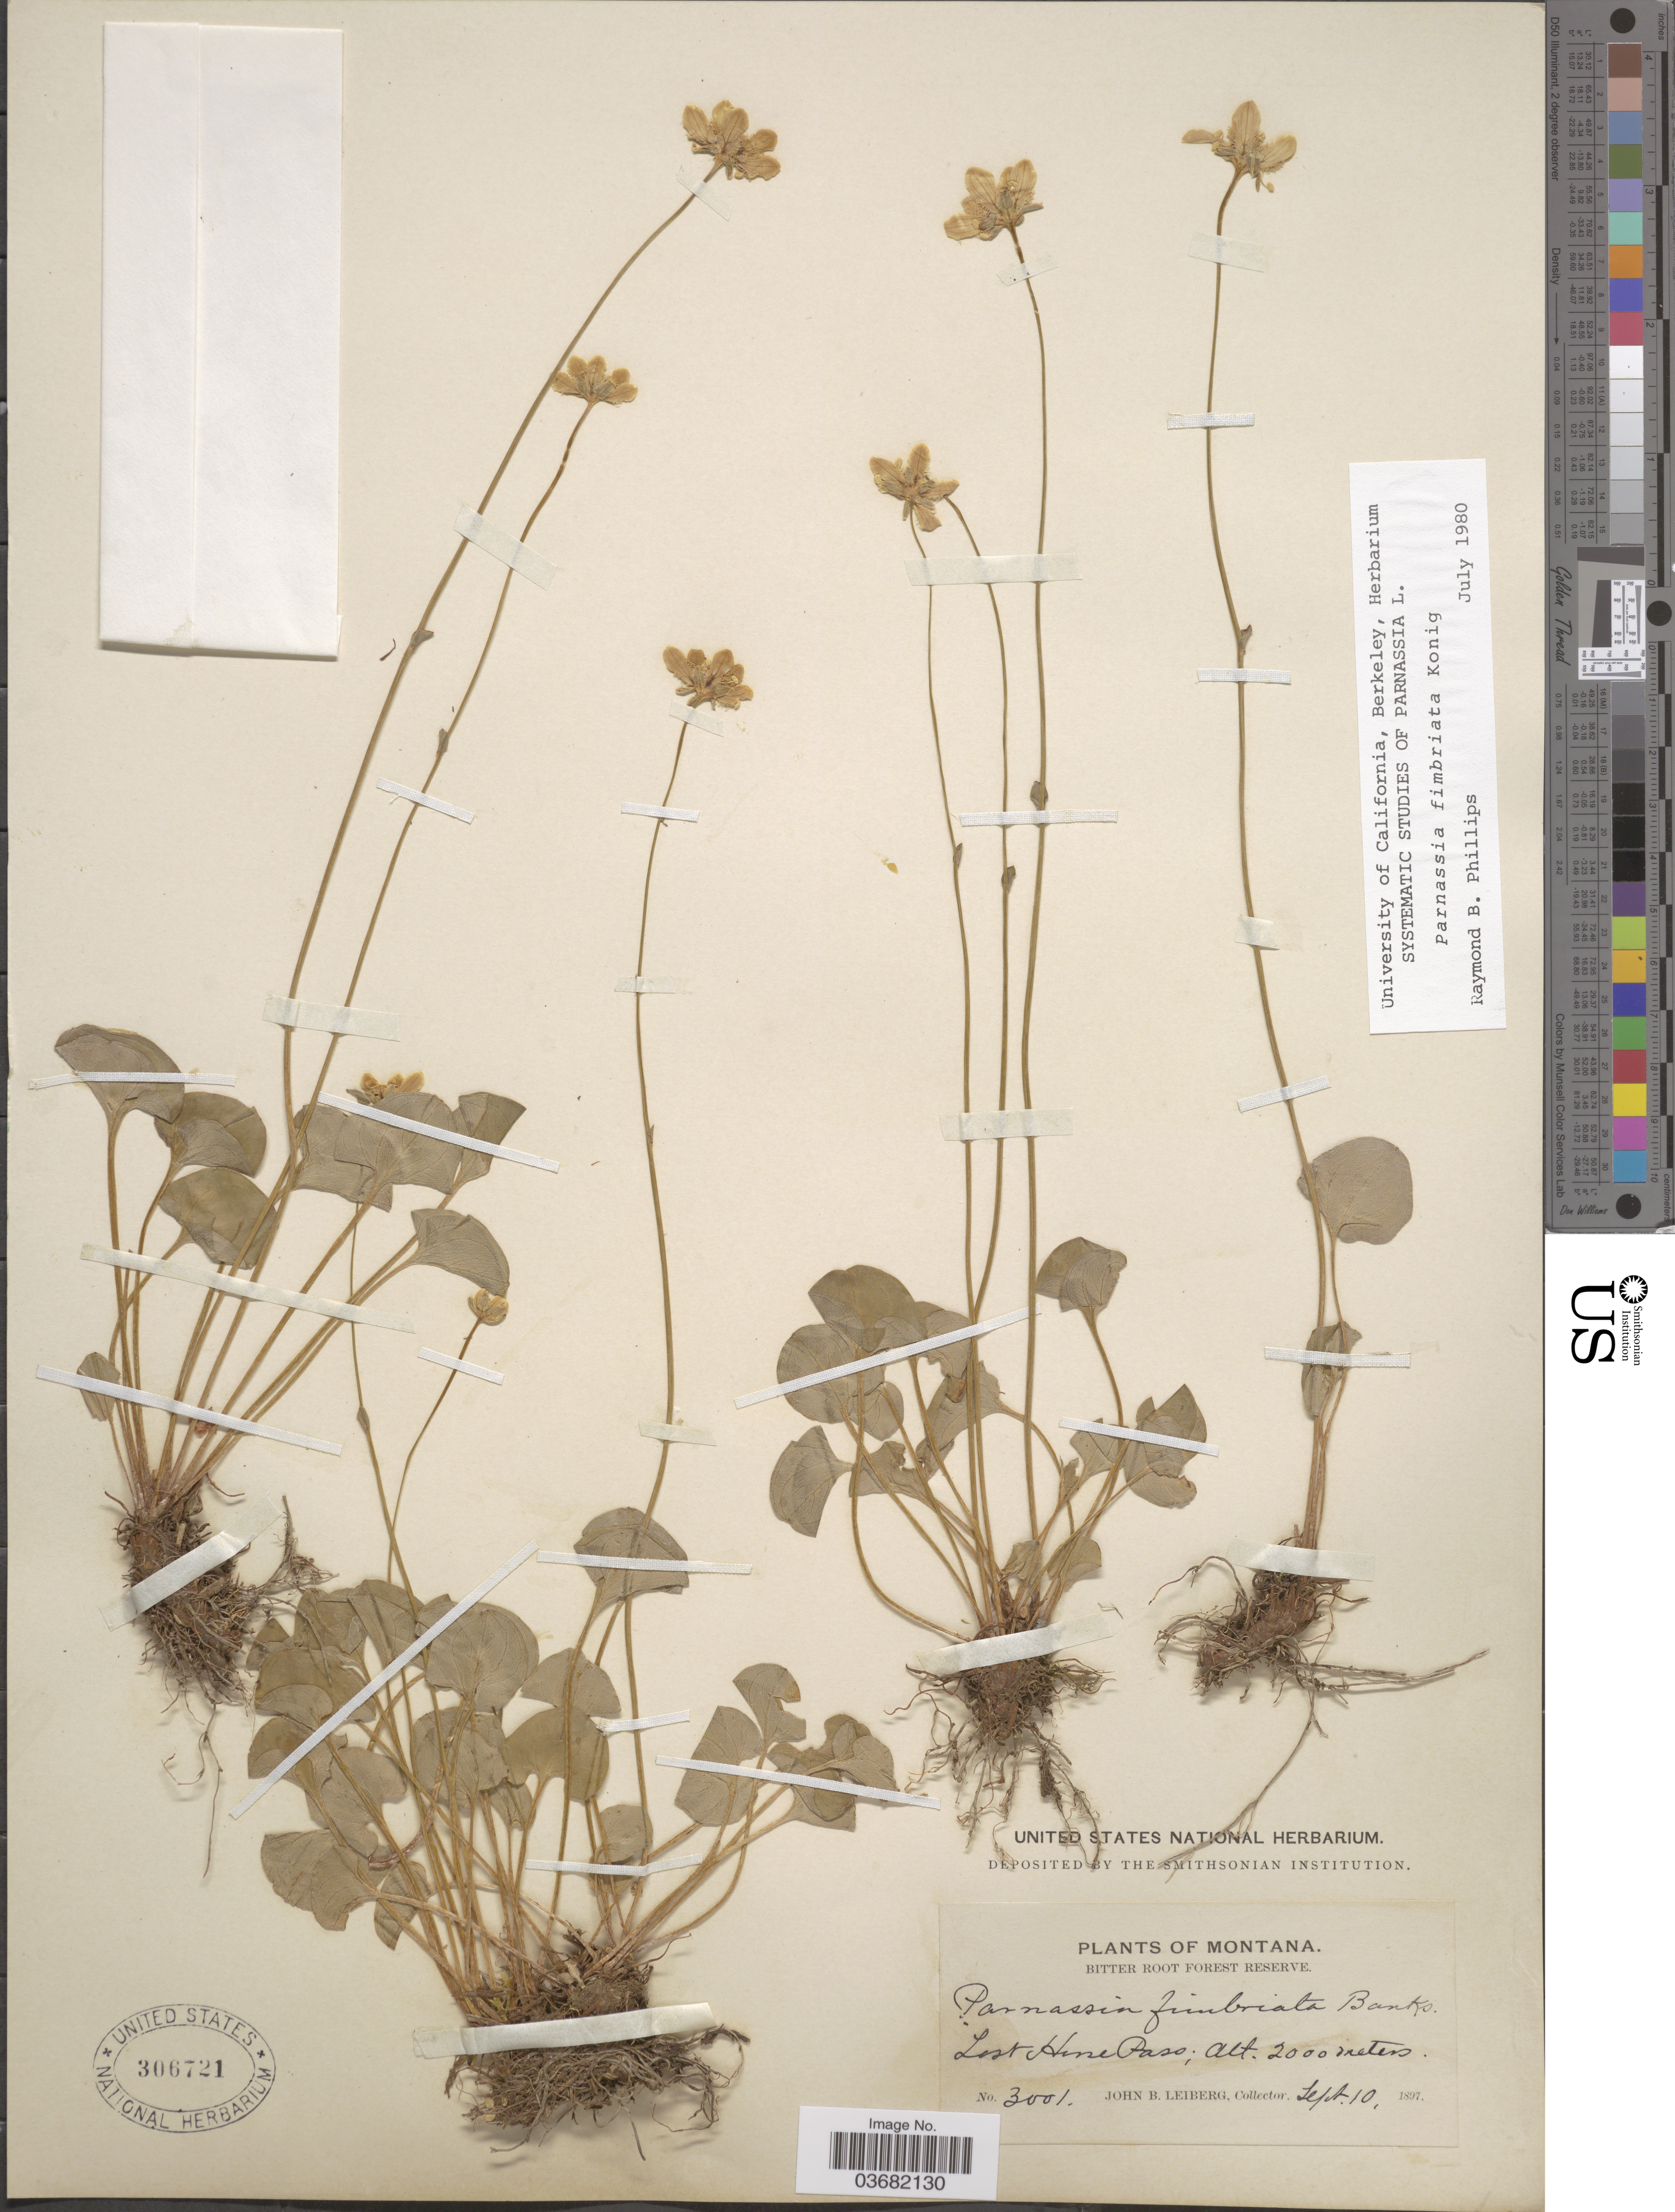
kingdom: Plantae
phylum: Tracheophyta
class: Magnoliopsida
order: Celastrales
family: Parnassiaceae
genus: Parnassia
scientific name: Parnassia fimbriata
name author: K.D. Koenig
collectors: J. B. Leiberg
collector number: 3001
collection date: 1897-09-10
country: United States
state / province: Montana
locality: Bitter Root Forest Reserve. Lost Horse Pass.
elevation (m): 2000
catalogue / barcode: US 306721